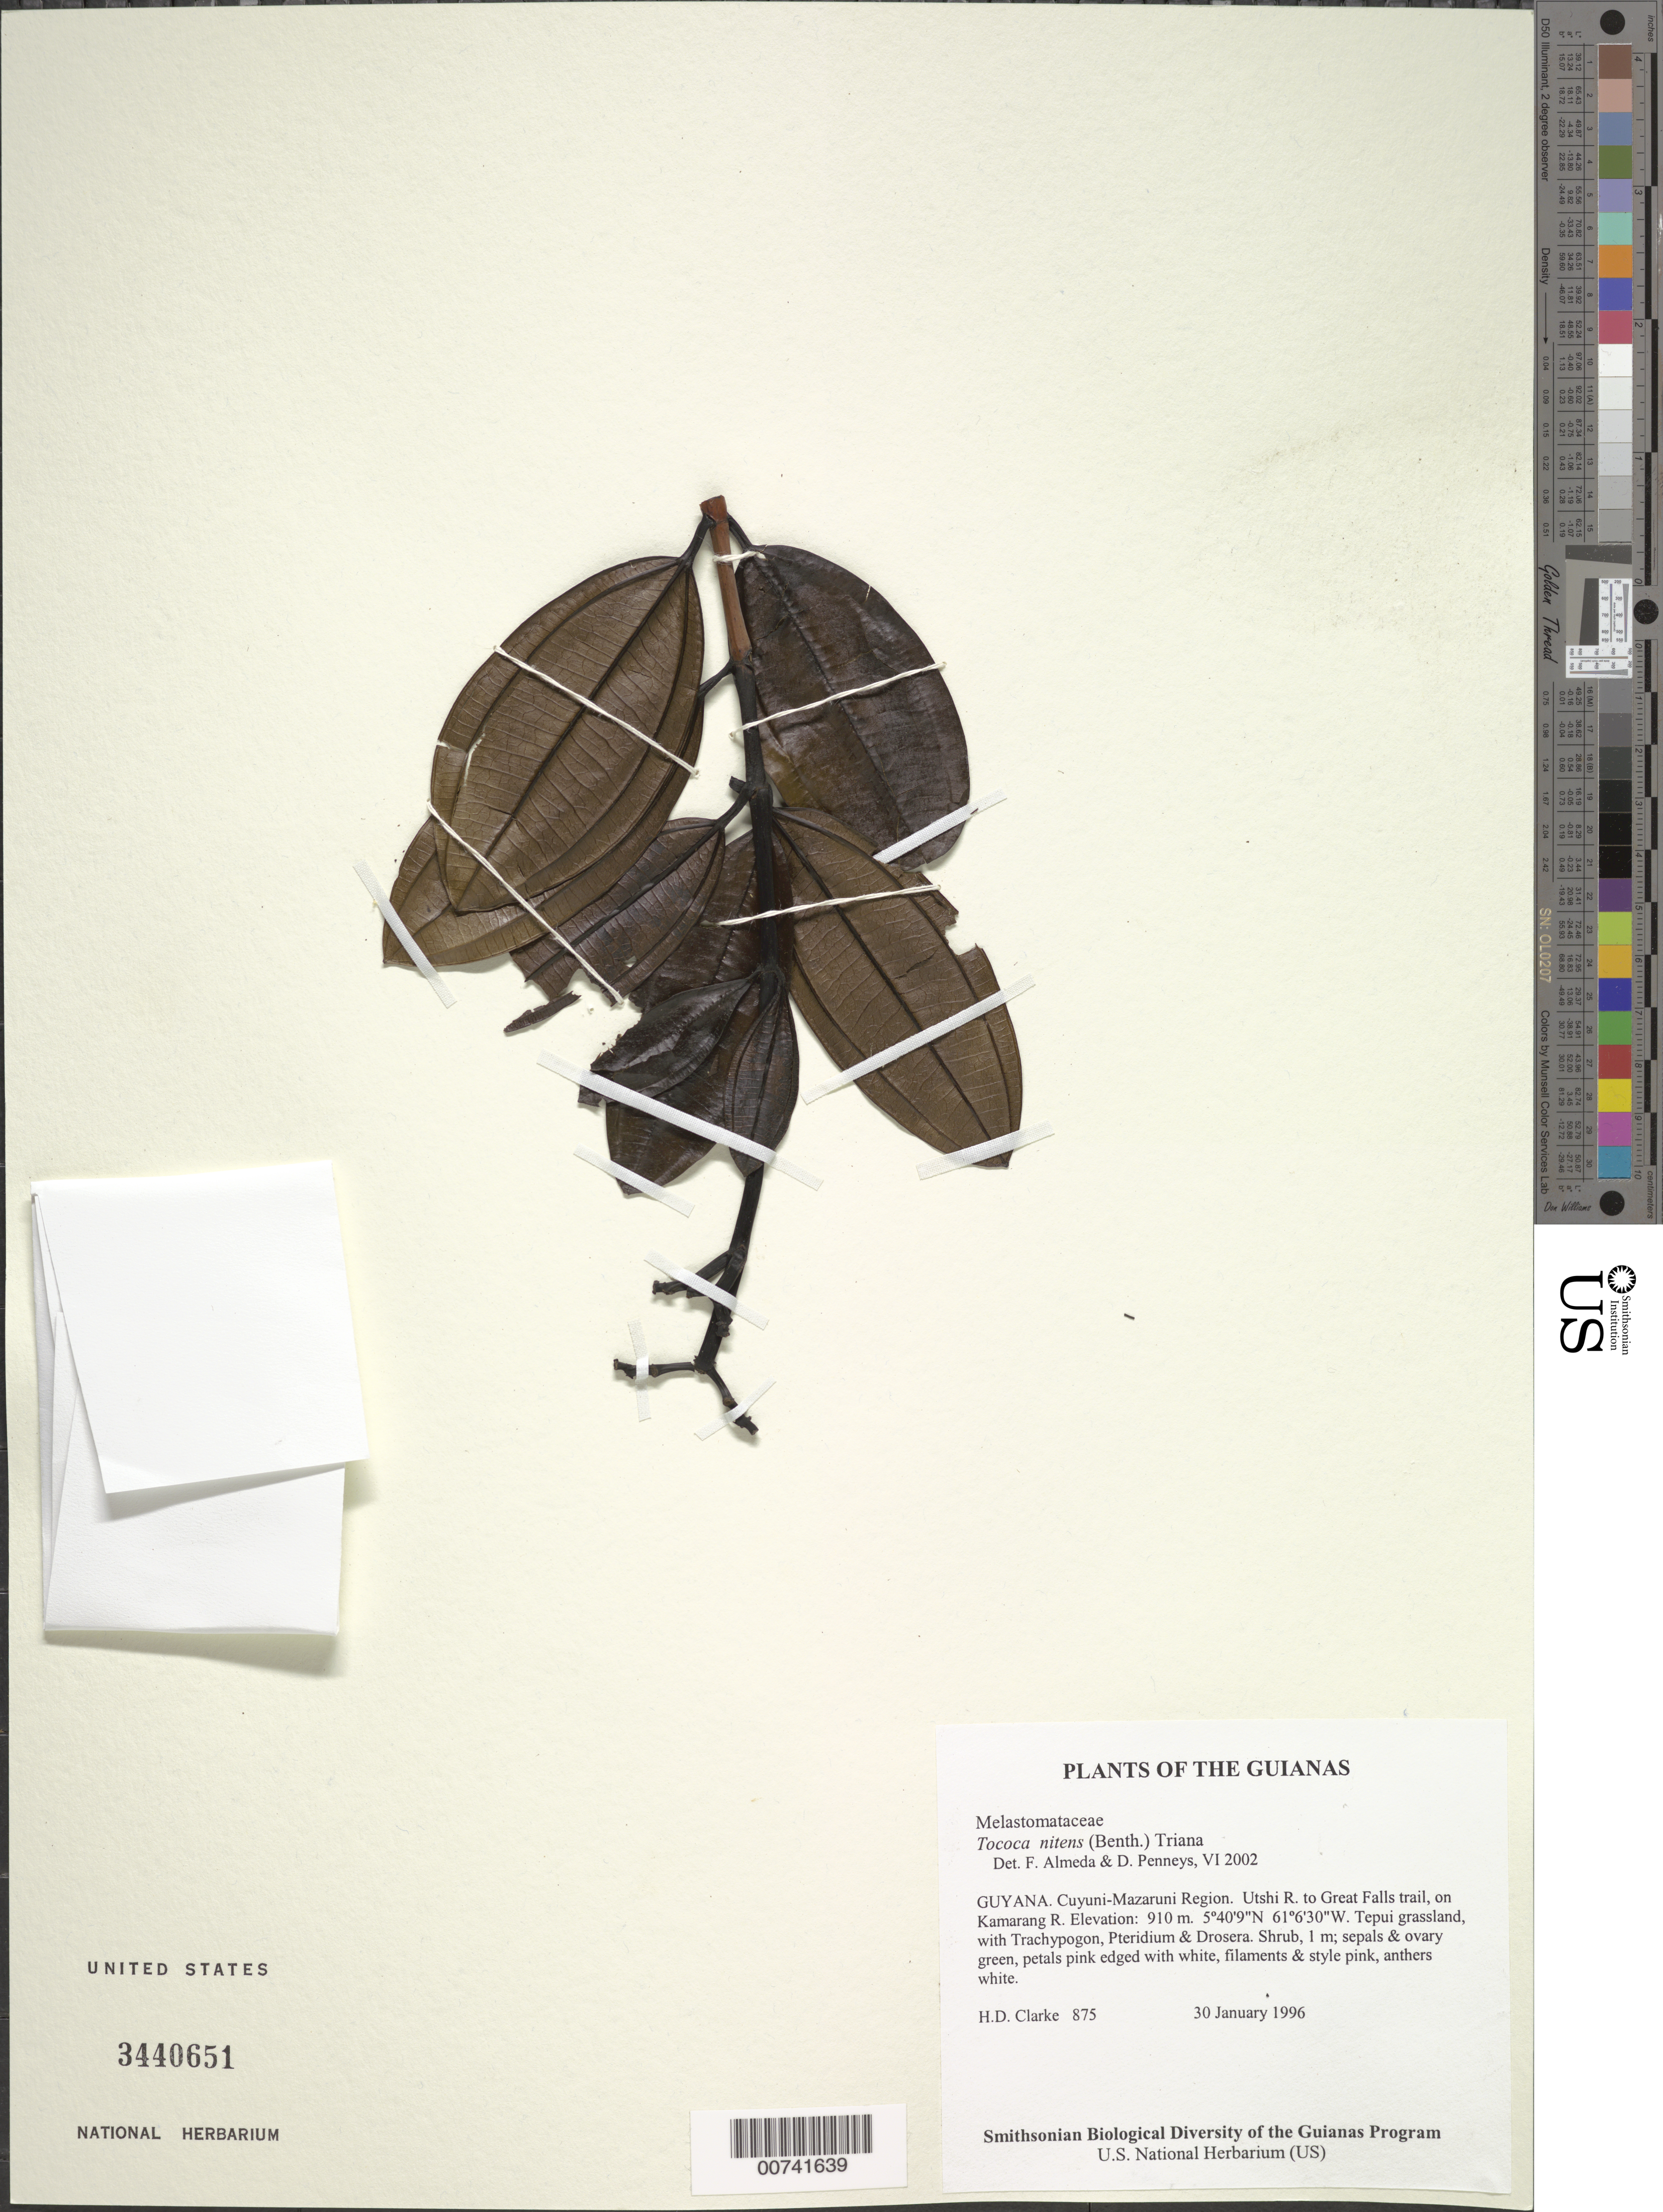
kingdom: Plantae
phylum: Tracheophyta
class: Magnoliopsida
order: Myrtales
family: Melastomataceae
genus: Tococa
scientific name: Tococa nitens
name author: (Benth.) Triana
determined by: Almeda, F.; Penneys, D. S.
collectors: H. D. Clarke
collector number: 875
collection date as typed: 30 January 1996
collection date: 1996-01-30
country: Guyana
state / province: Cuyuni-Mazaruni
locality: Utshi R. to Great Falls trail, on Kamarang R.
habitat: Tepui grassland, with Trachypogon, Pteridium & Drosera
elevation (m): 910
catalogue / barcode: US 3440651